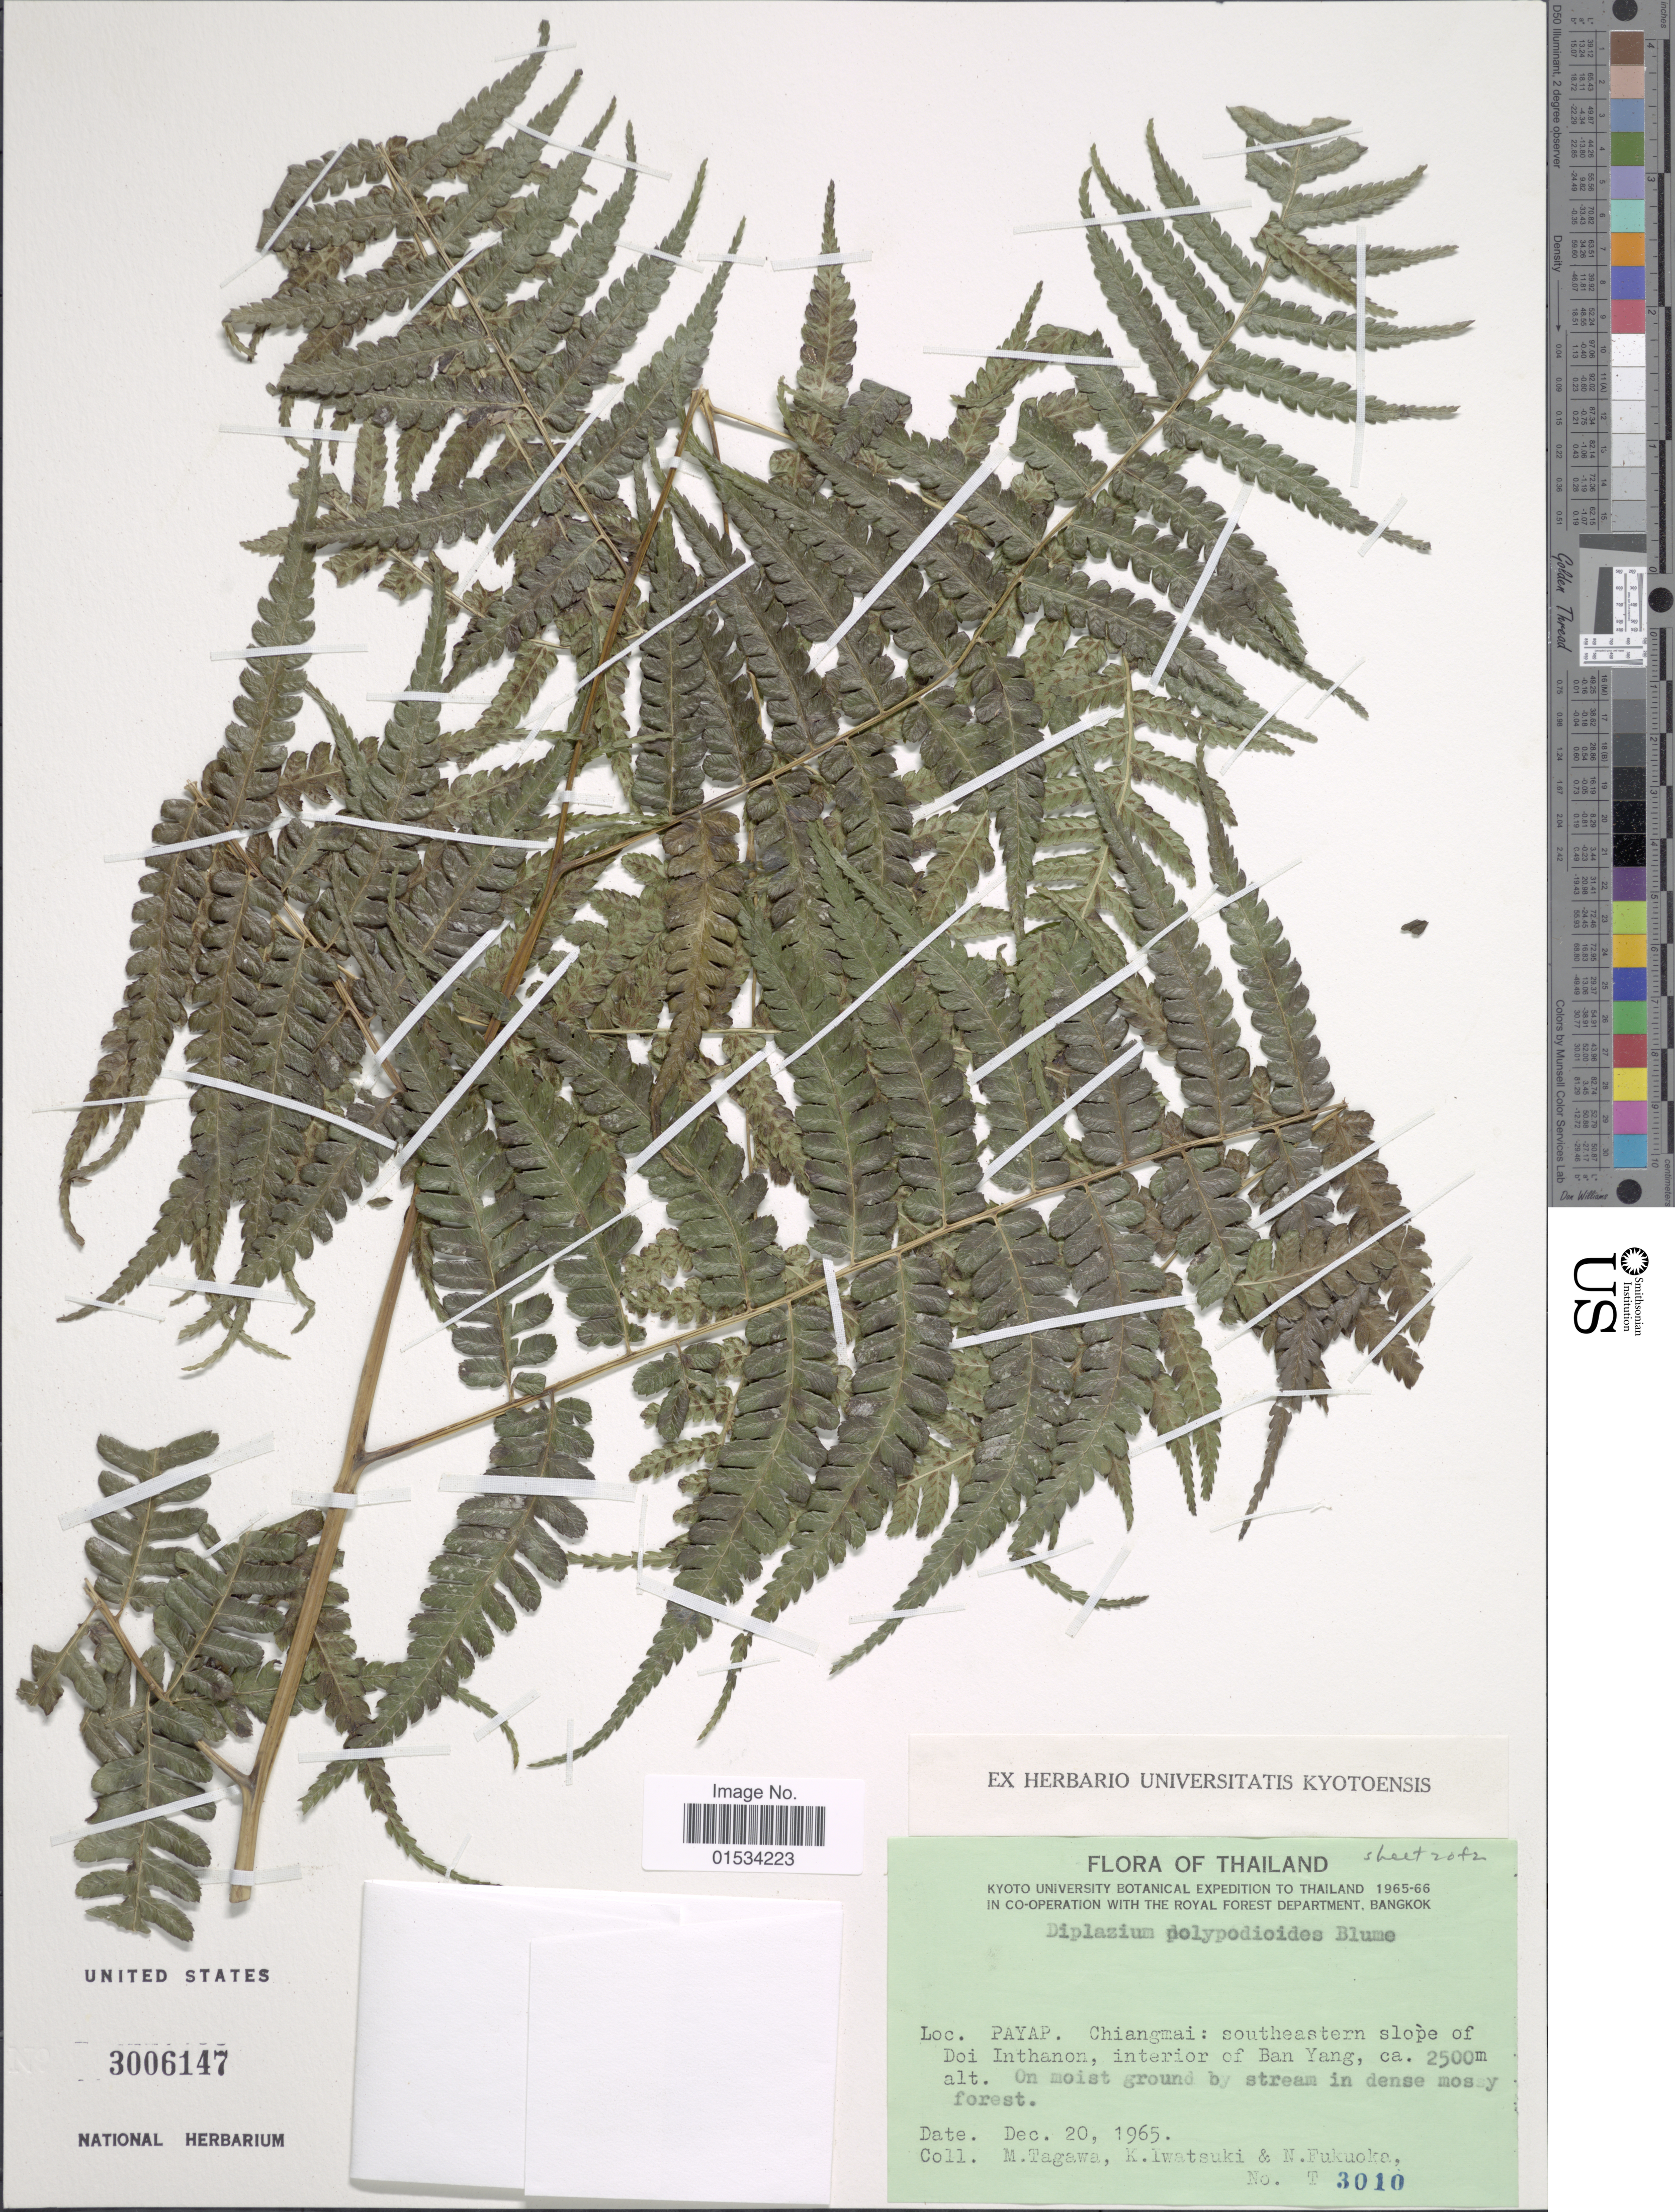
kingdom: Plantae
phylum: Tracheophyta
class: Polypodiopsida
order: Polypodiales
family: Athyriaceae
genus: Diplazium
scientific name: Diplazium polypodioides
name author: Blume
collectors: M. Tagawa, K. Iwatsuki & N. Fukuoka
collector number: T 3010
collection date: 1965-12-20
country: Thailand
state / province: Chiang Mai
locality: Payap, Chiangmai: Southeastern slope of Doi Inthanon, interior of Ban Yang, on moist ground by stream in dense mossy forest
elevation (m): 2500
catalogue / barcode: US 3006147